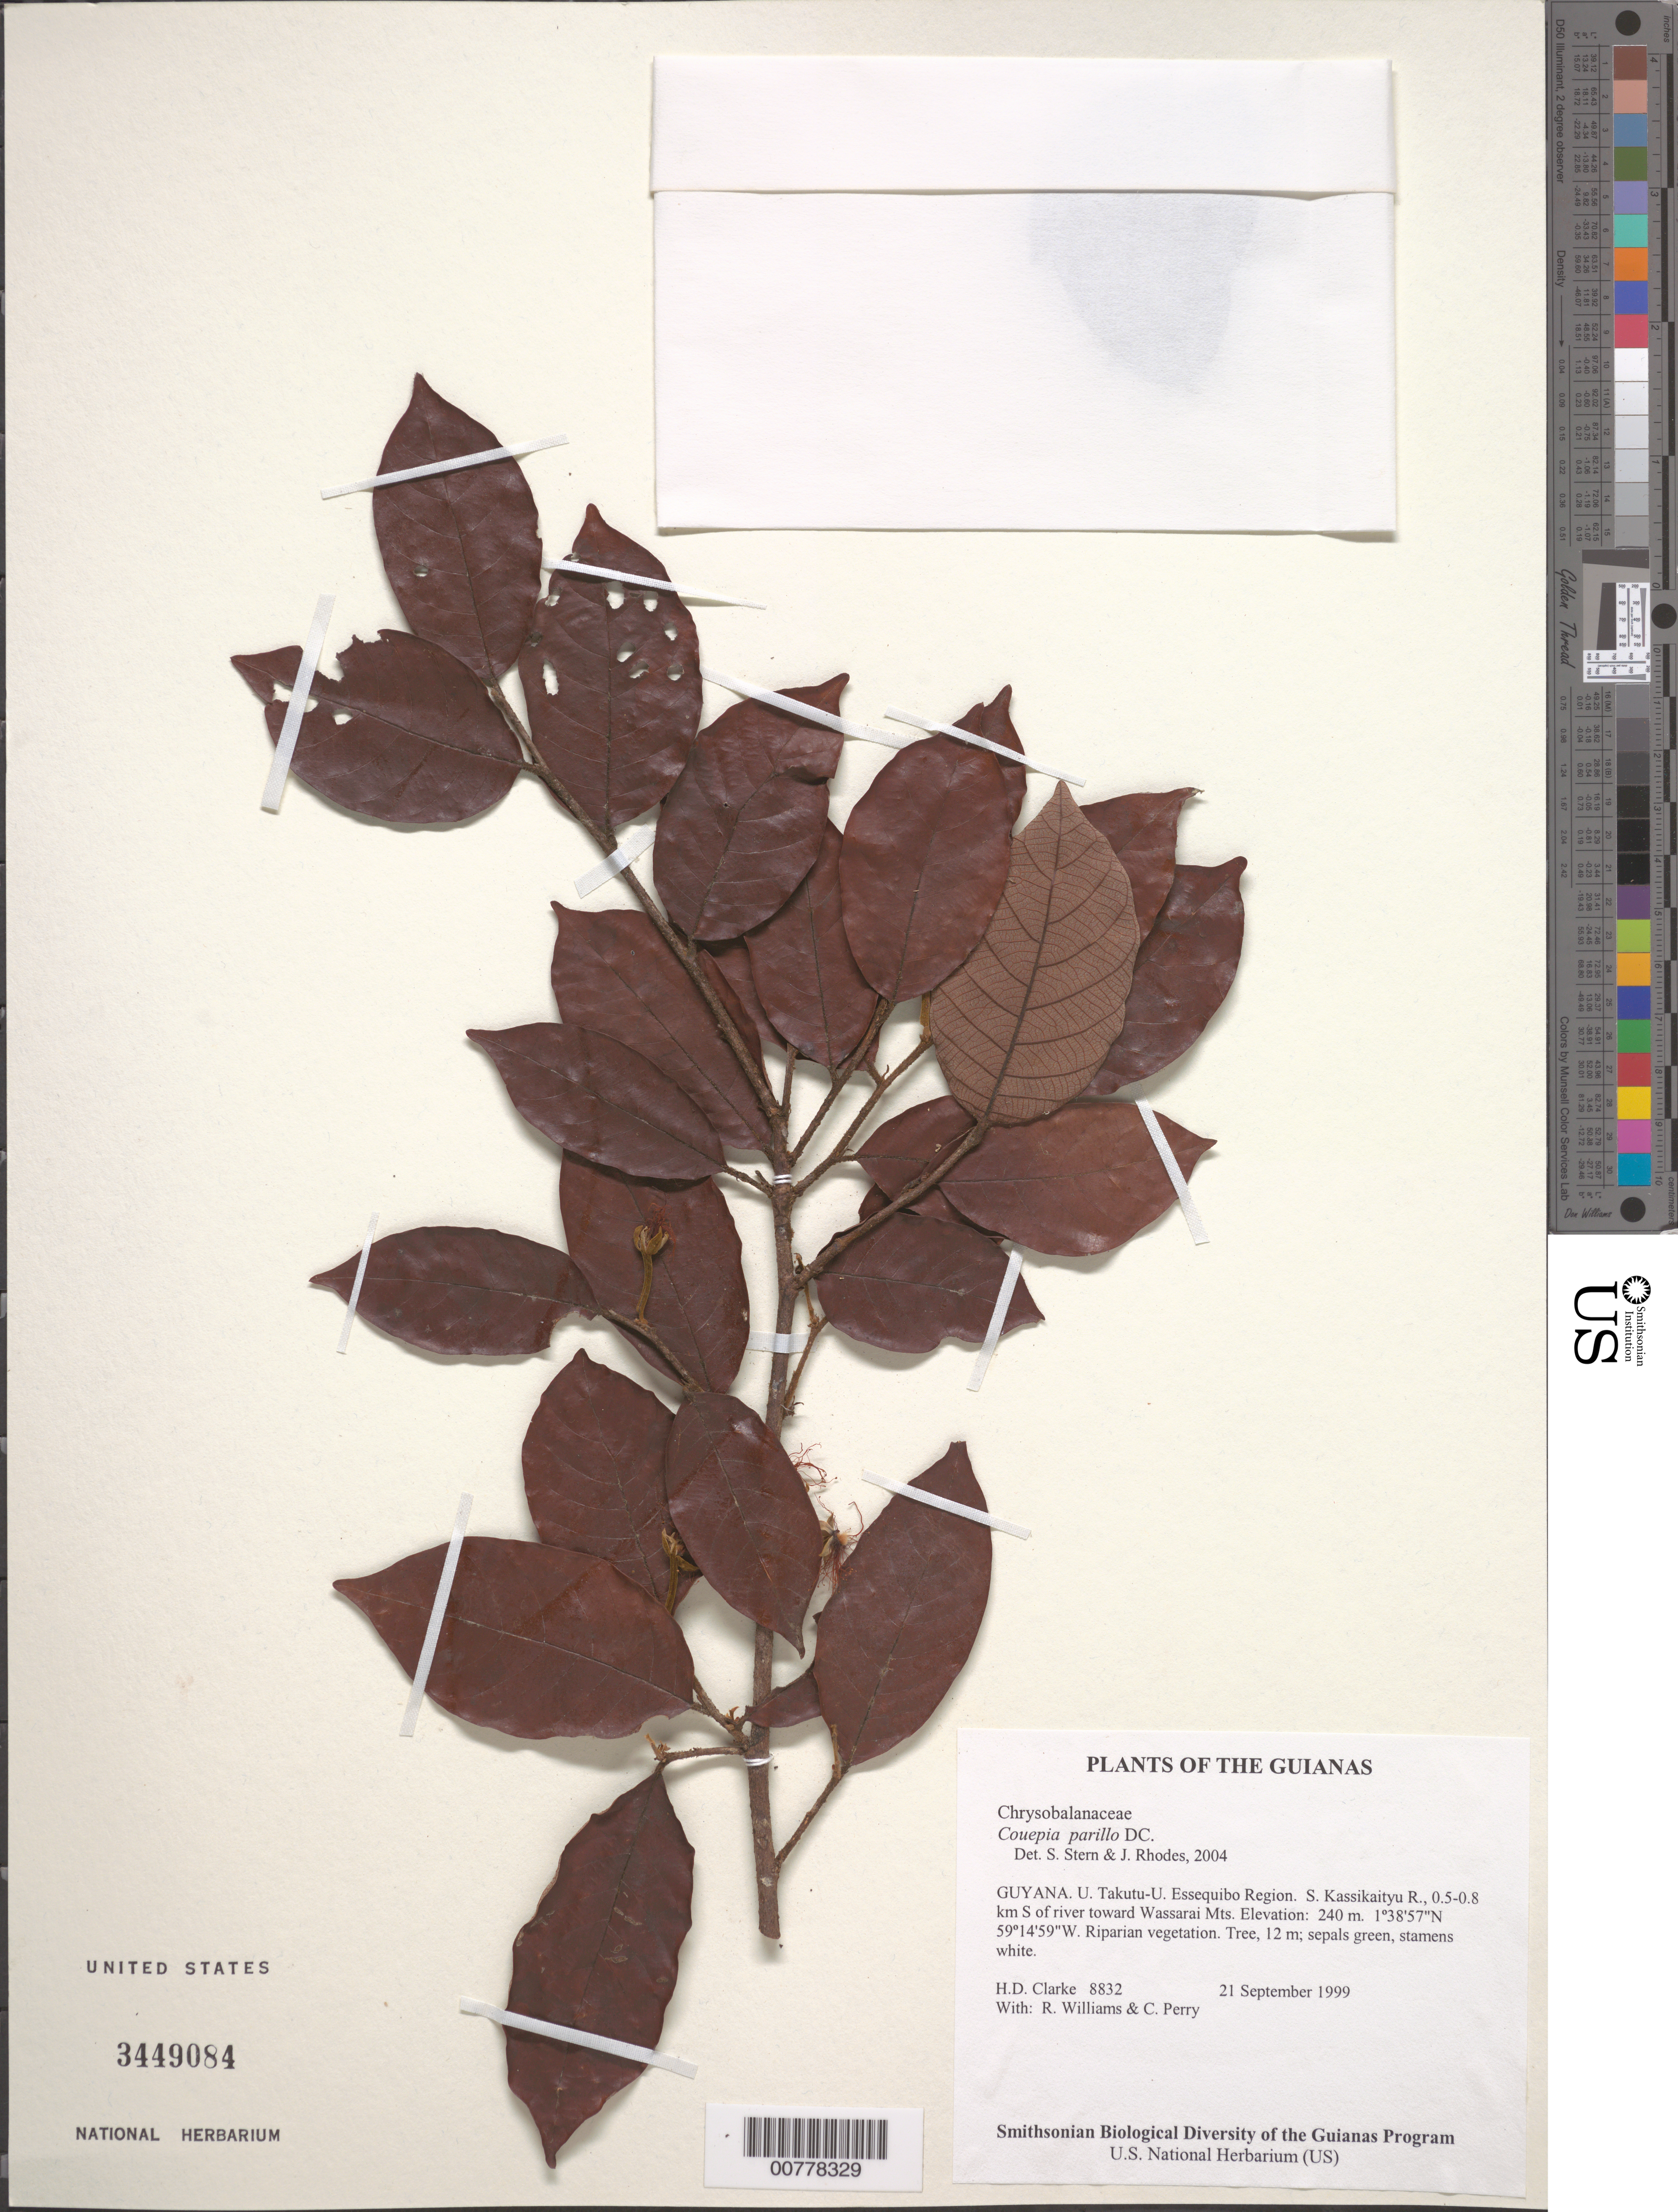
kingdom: Plantae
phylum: Tracheophyta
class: Magnoliopsida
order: Malpighiales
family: Chrysobalanaceae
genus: Gaulettia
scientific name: Gaulettia parillo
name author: (DC.) Sothers & Prance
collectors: H. D. Clarke, R. Williams & C. Perry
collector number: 8832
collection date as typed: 21 September 1999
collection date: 1999-09-21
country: Guyana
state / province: U. Takutu-U. Essequibo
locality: S. Kassikaityu R., 0.5-0.8 km S of river toward Wassarai Mts.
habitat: Riparian vegetation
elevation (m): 240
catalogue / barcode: US 3449084